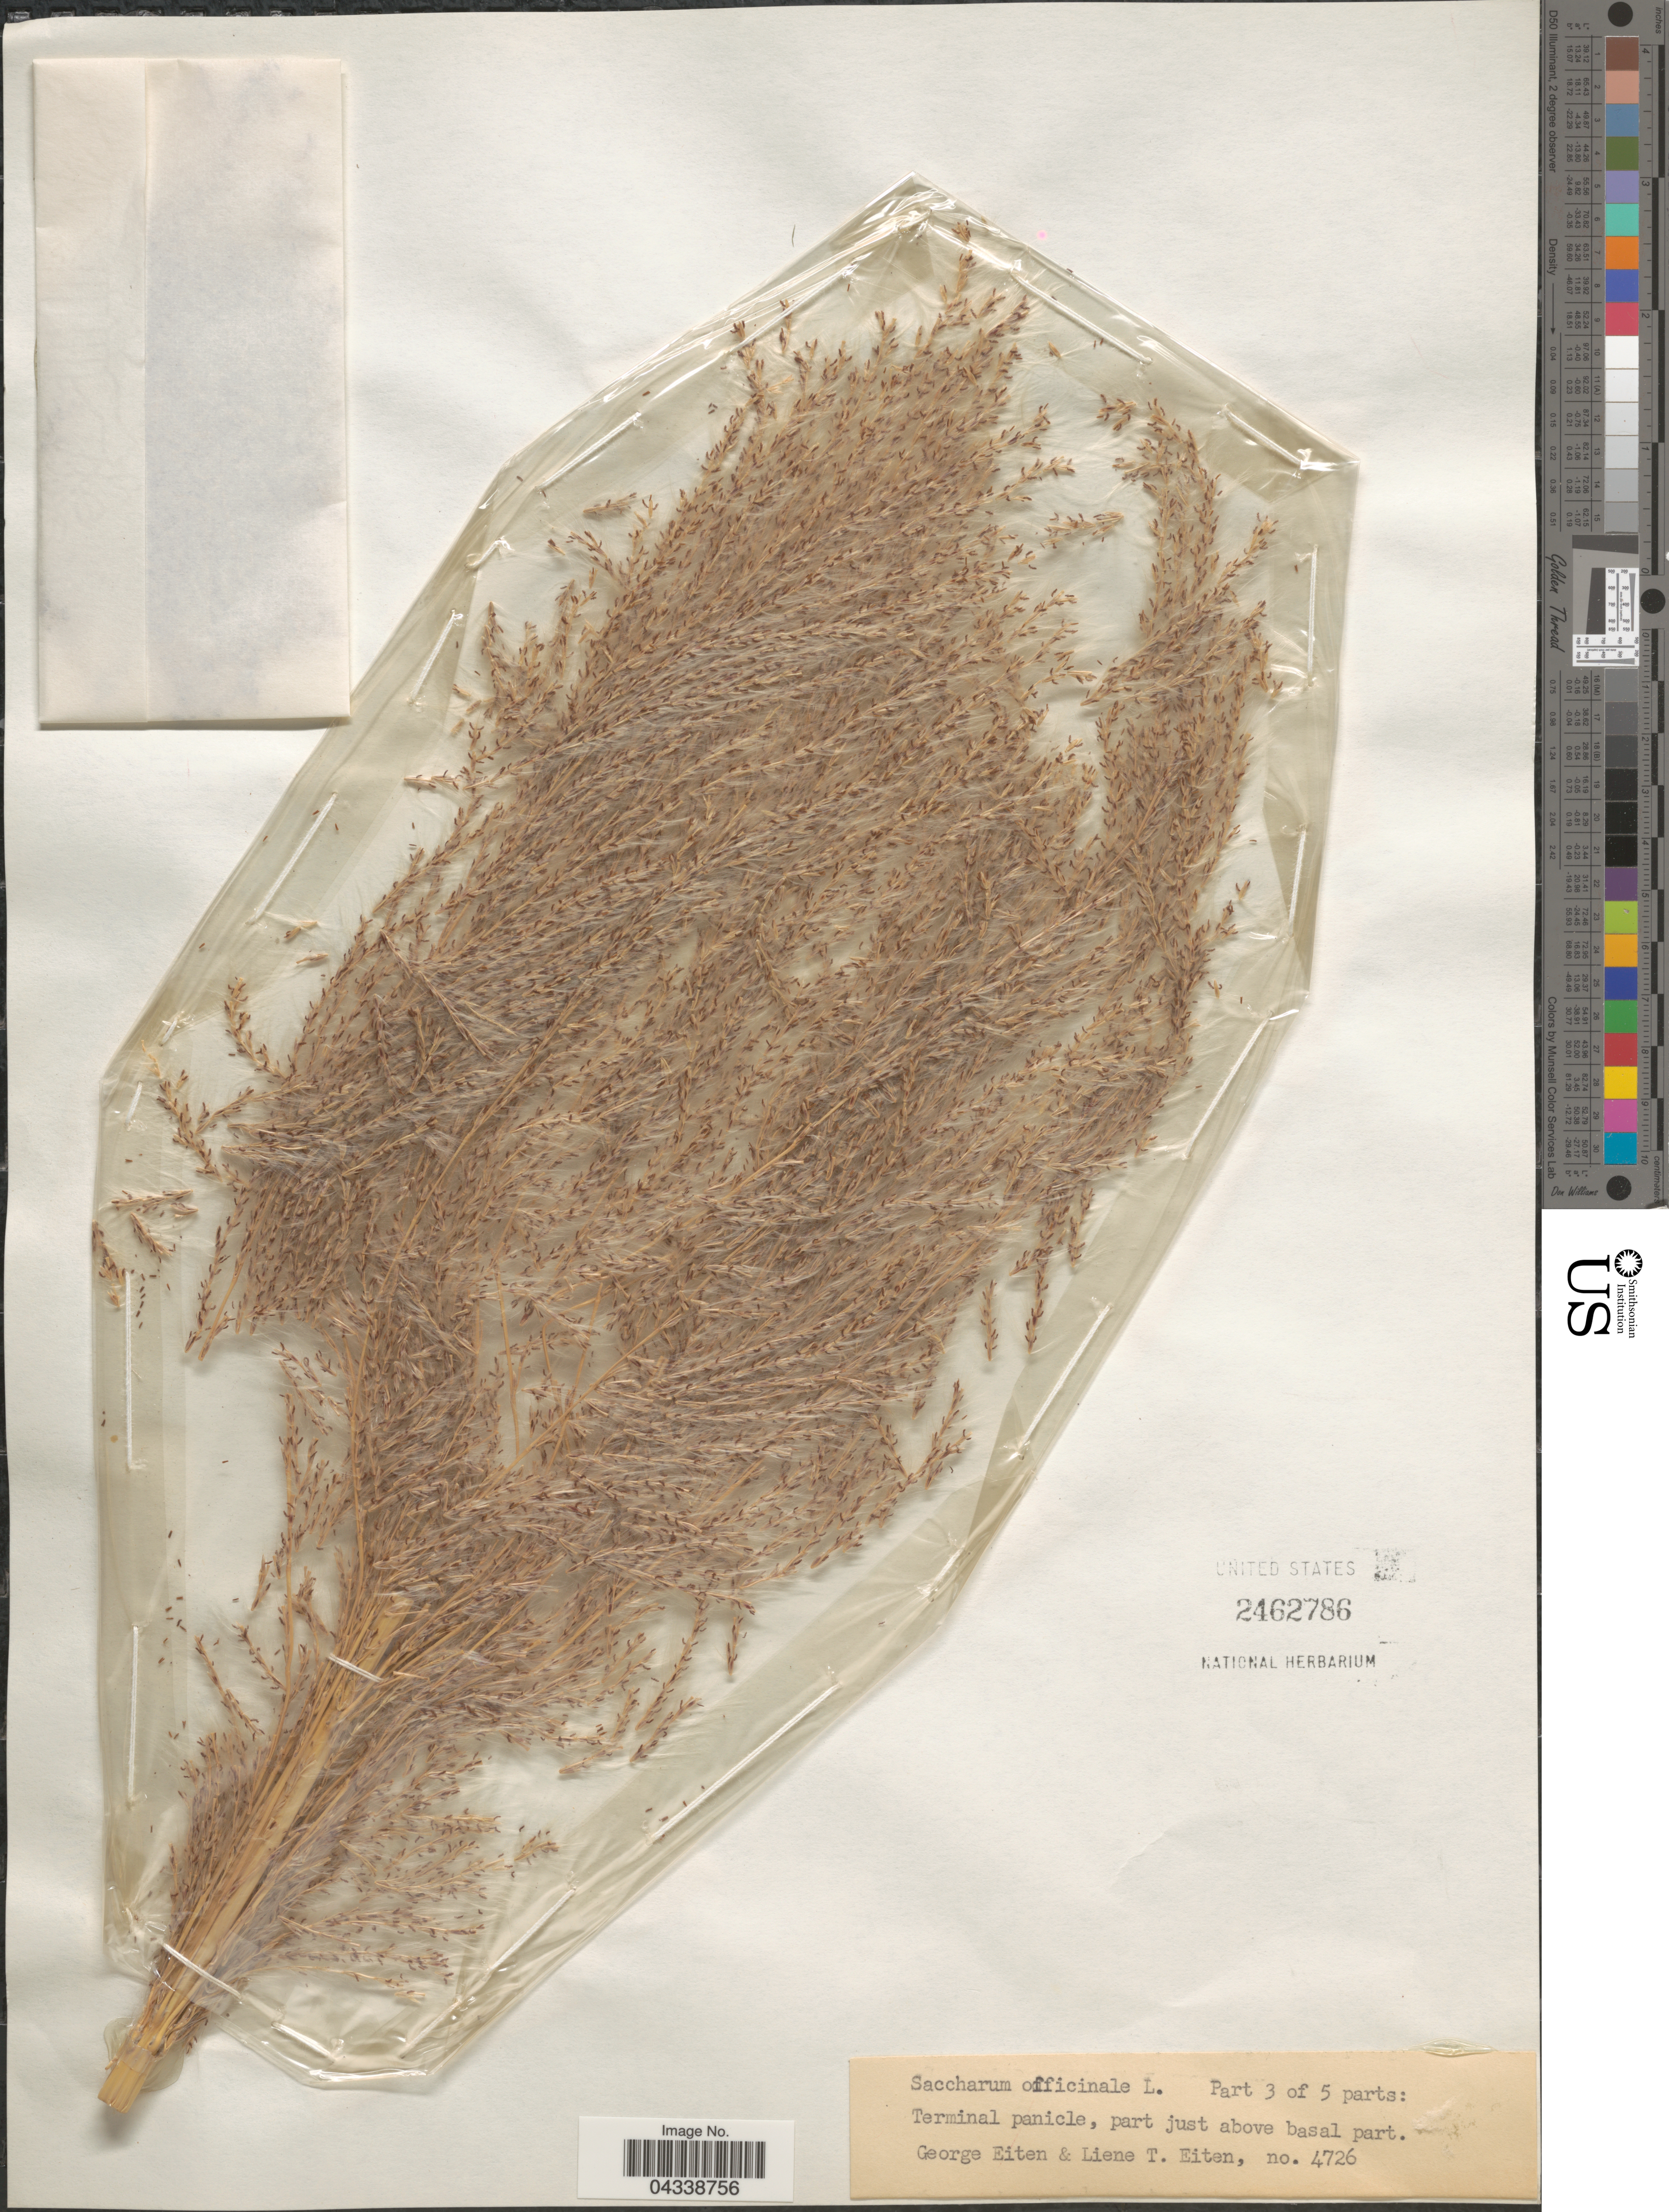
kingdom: Plantae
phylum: Tracheophyta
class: Liliopsida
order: Poales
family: Poaceae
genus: Saccharum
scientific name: Saccharum officinarum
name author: L.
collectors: G. Eiten & L. T. Eiten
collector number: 4726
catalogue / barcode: US 2462786